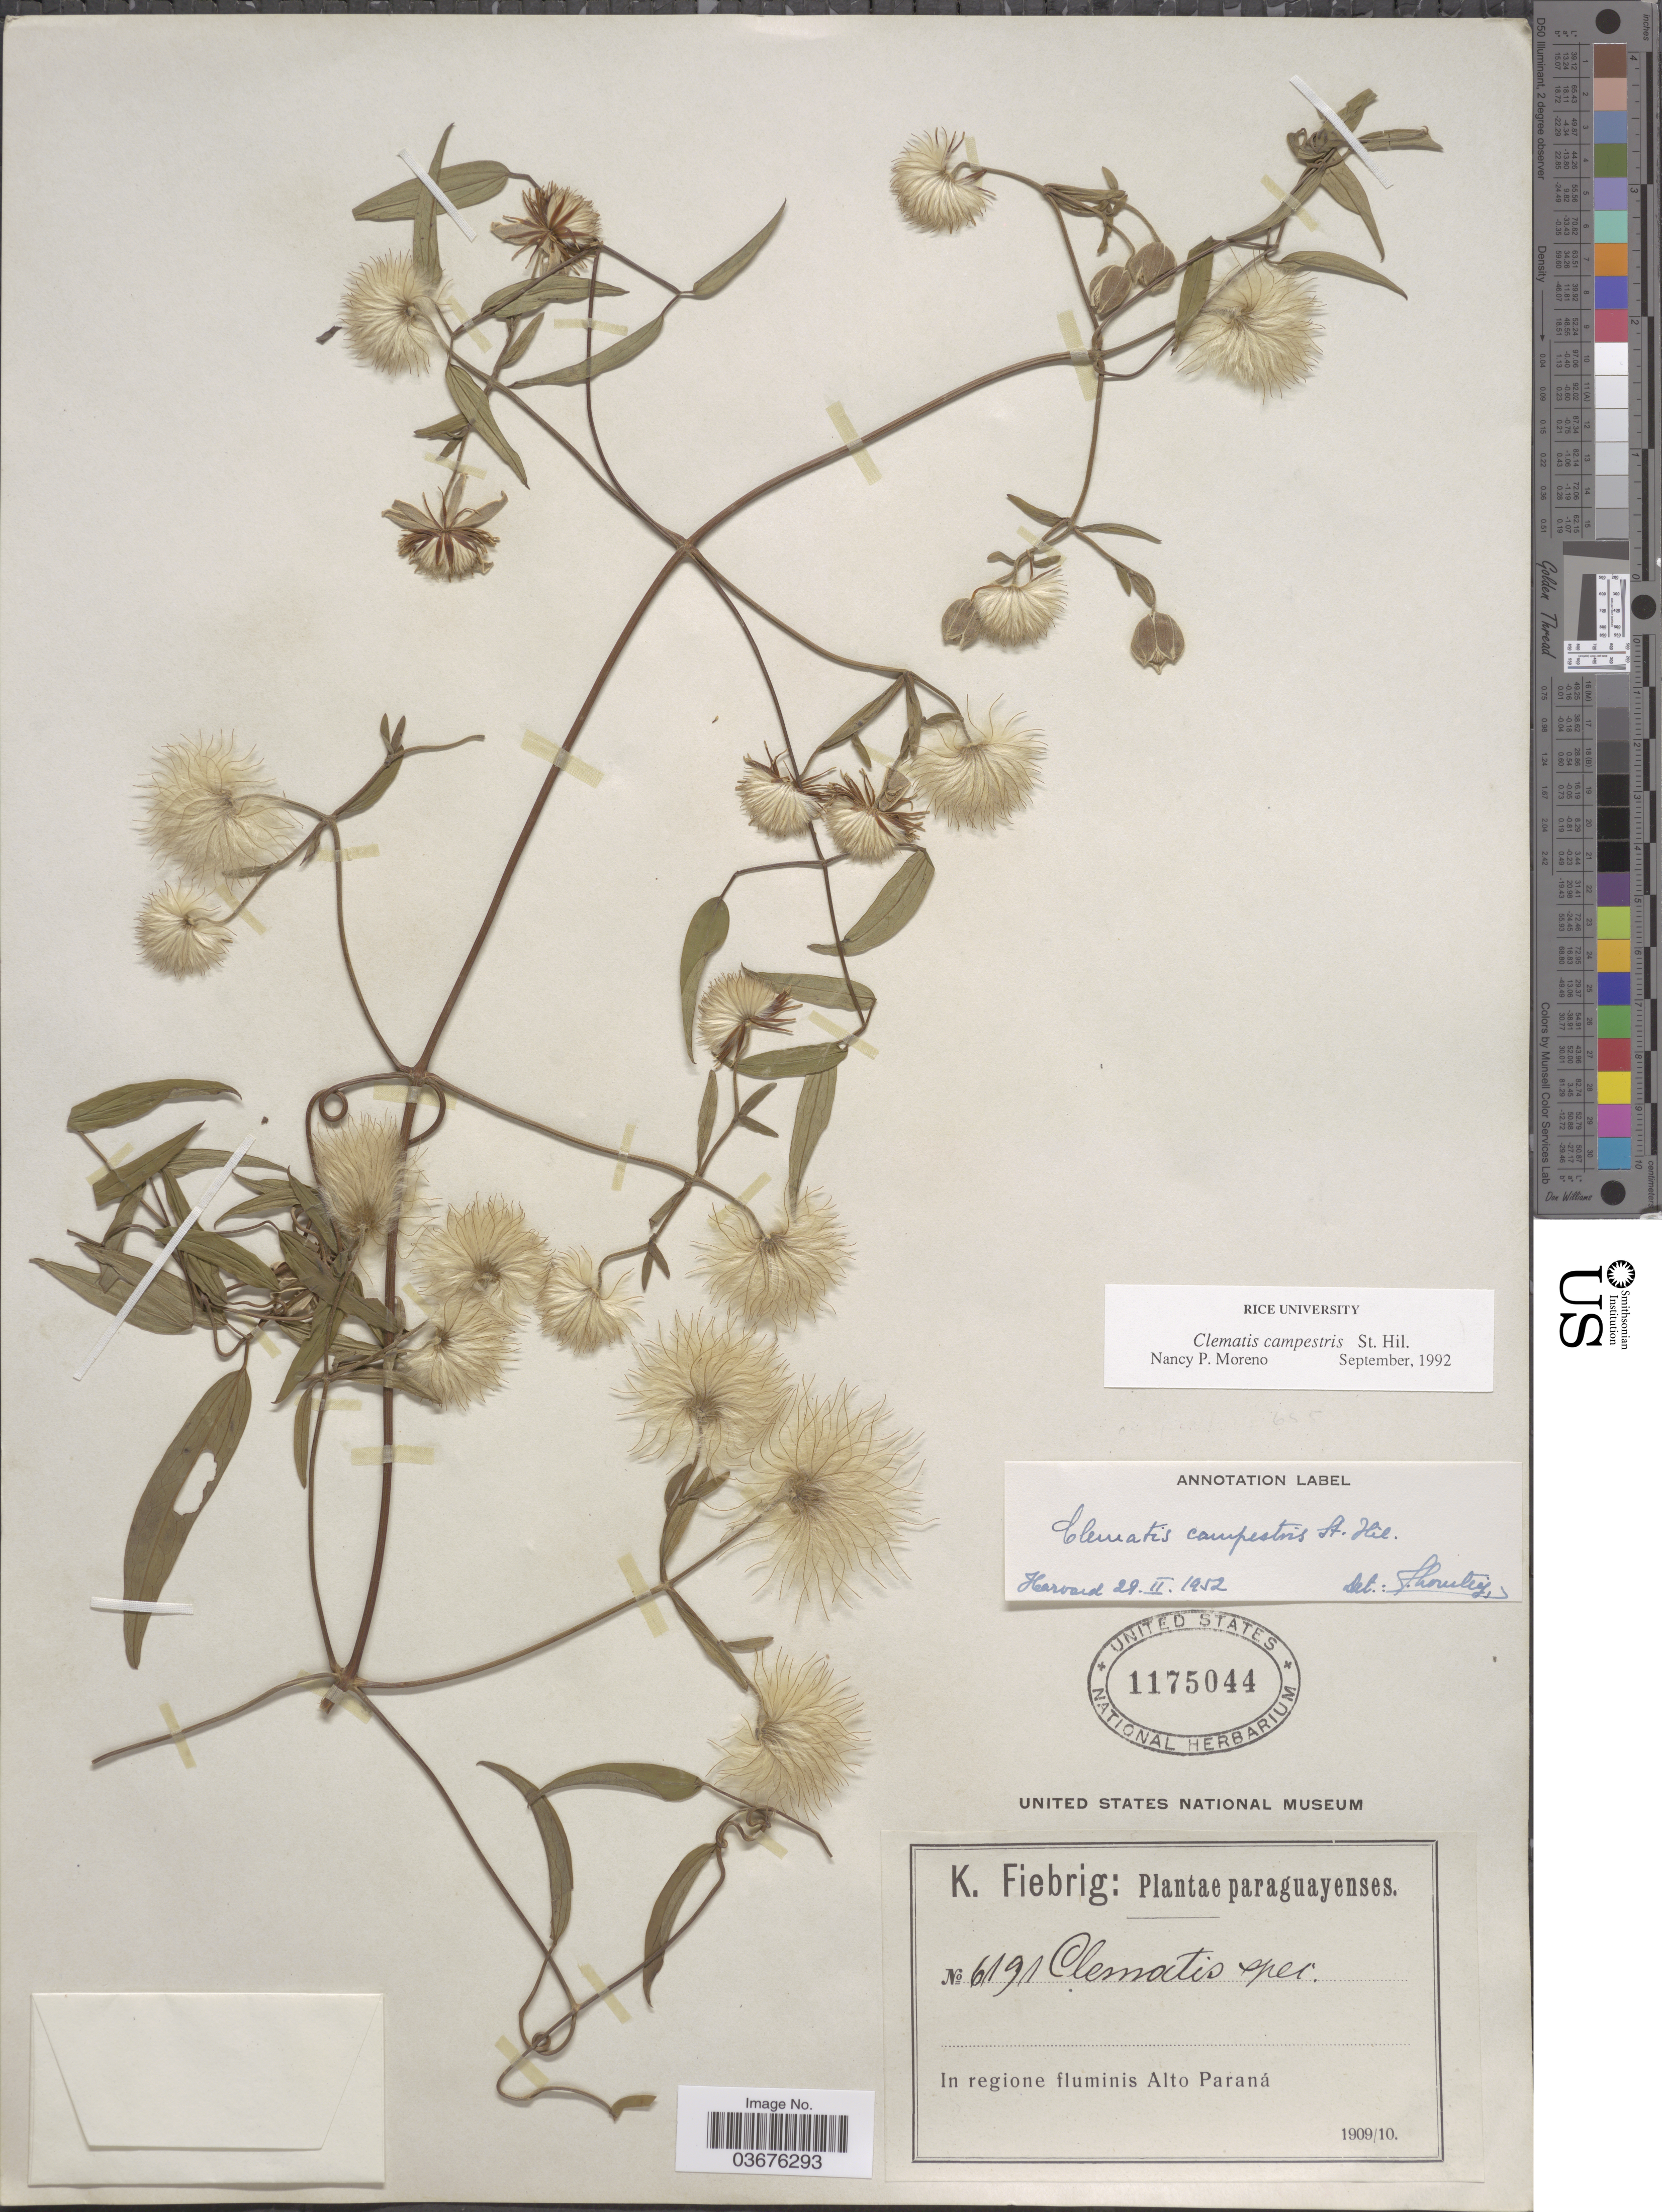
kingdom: Plantae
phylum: Tracheophyta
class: Magnoliopsida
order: Ranunculales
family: Ranunculaceae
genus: Clematis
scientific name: Clematis campestris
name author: A. St.-Hil.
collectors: K. Fiebrig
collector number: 6191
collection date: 1909/1910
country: Paraguay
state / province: Alto Parana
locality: In regione fluminis Alto Paraná.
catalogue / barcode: US 1175044